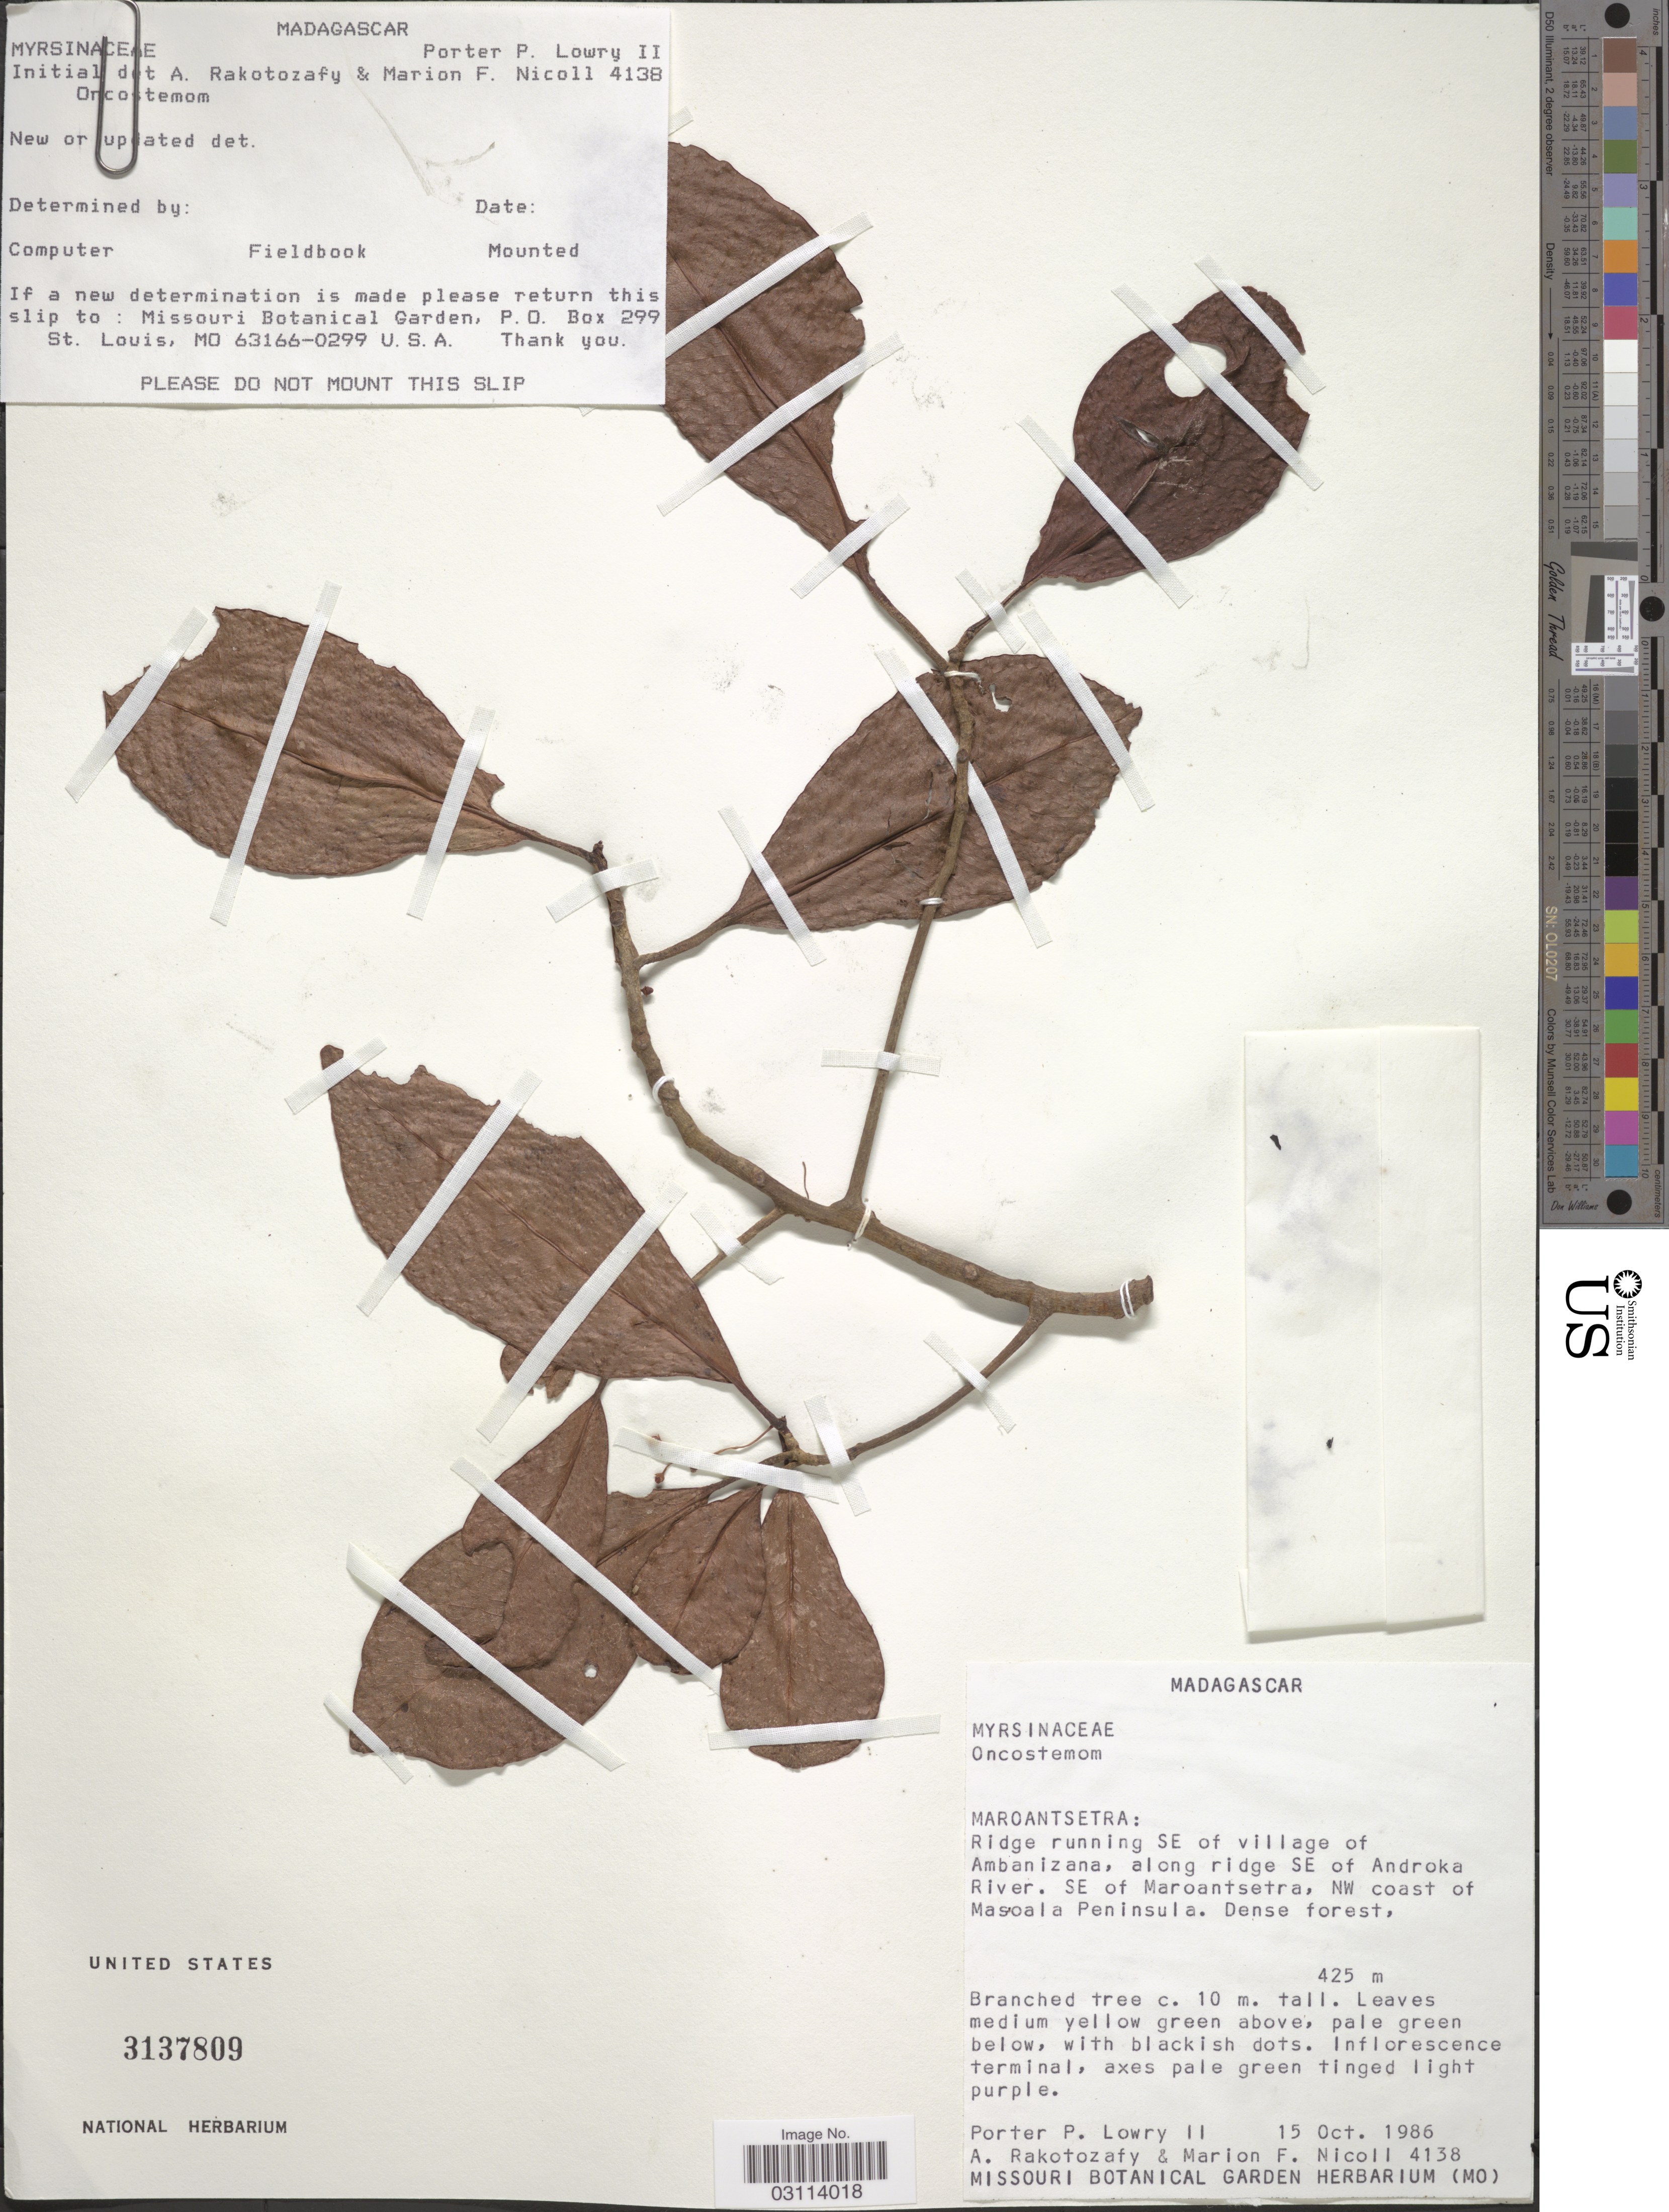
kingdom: Plantae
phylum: Tracheophyta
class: Magnoliopsida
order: Ericales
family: Primulaceae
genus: Oncostemon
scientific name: Oncostemon sp.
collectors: P. P. Lowry, A. Rakotozafy & M. F. Nicoll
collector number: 4138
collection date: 1986-10-15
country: Madagascar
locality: Maroantsetra: Ridge running SE of village of Ambanizana, along ridge SE of Androka River. SE of Maroantsetra, NW coast of Masoala Peninsula.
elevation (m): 425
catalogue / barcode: US 3137809